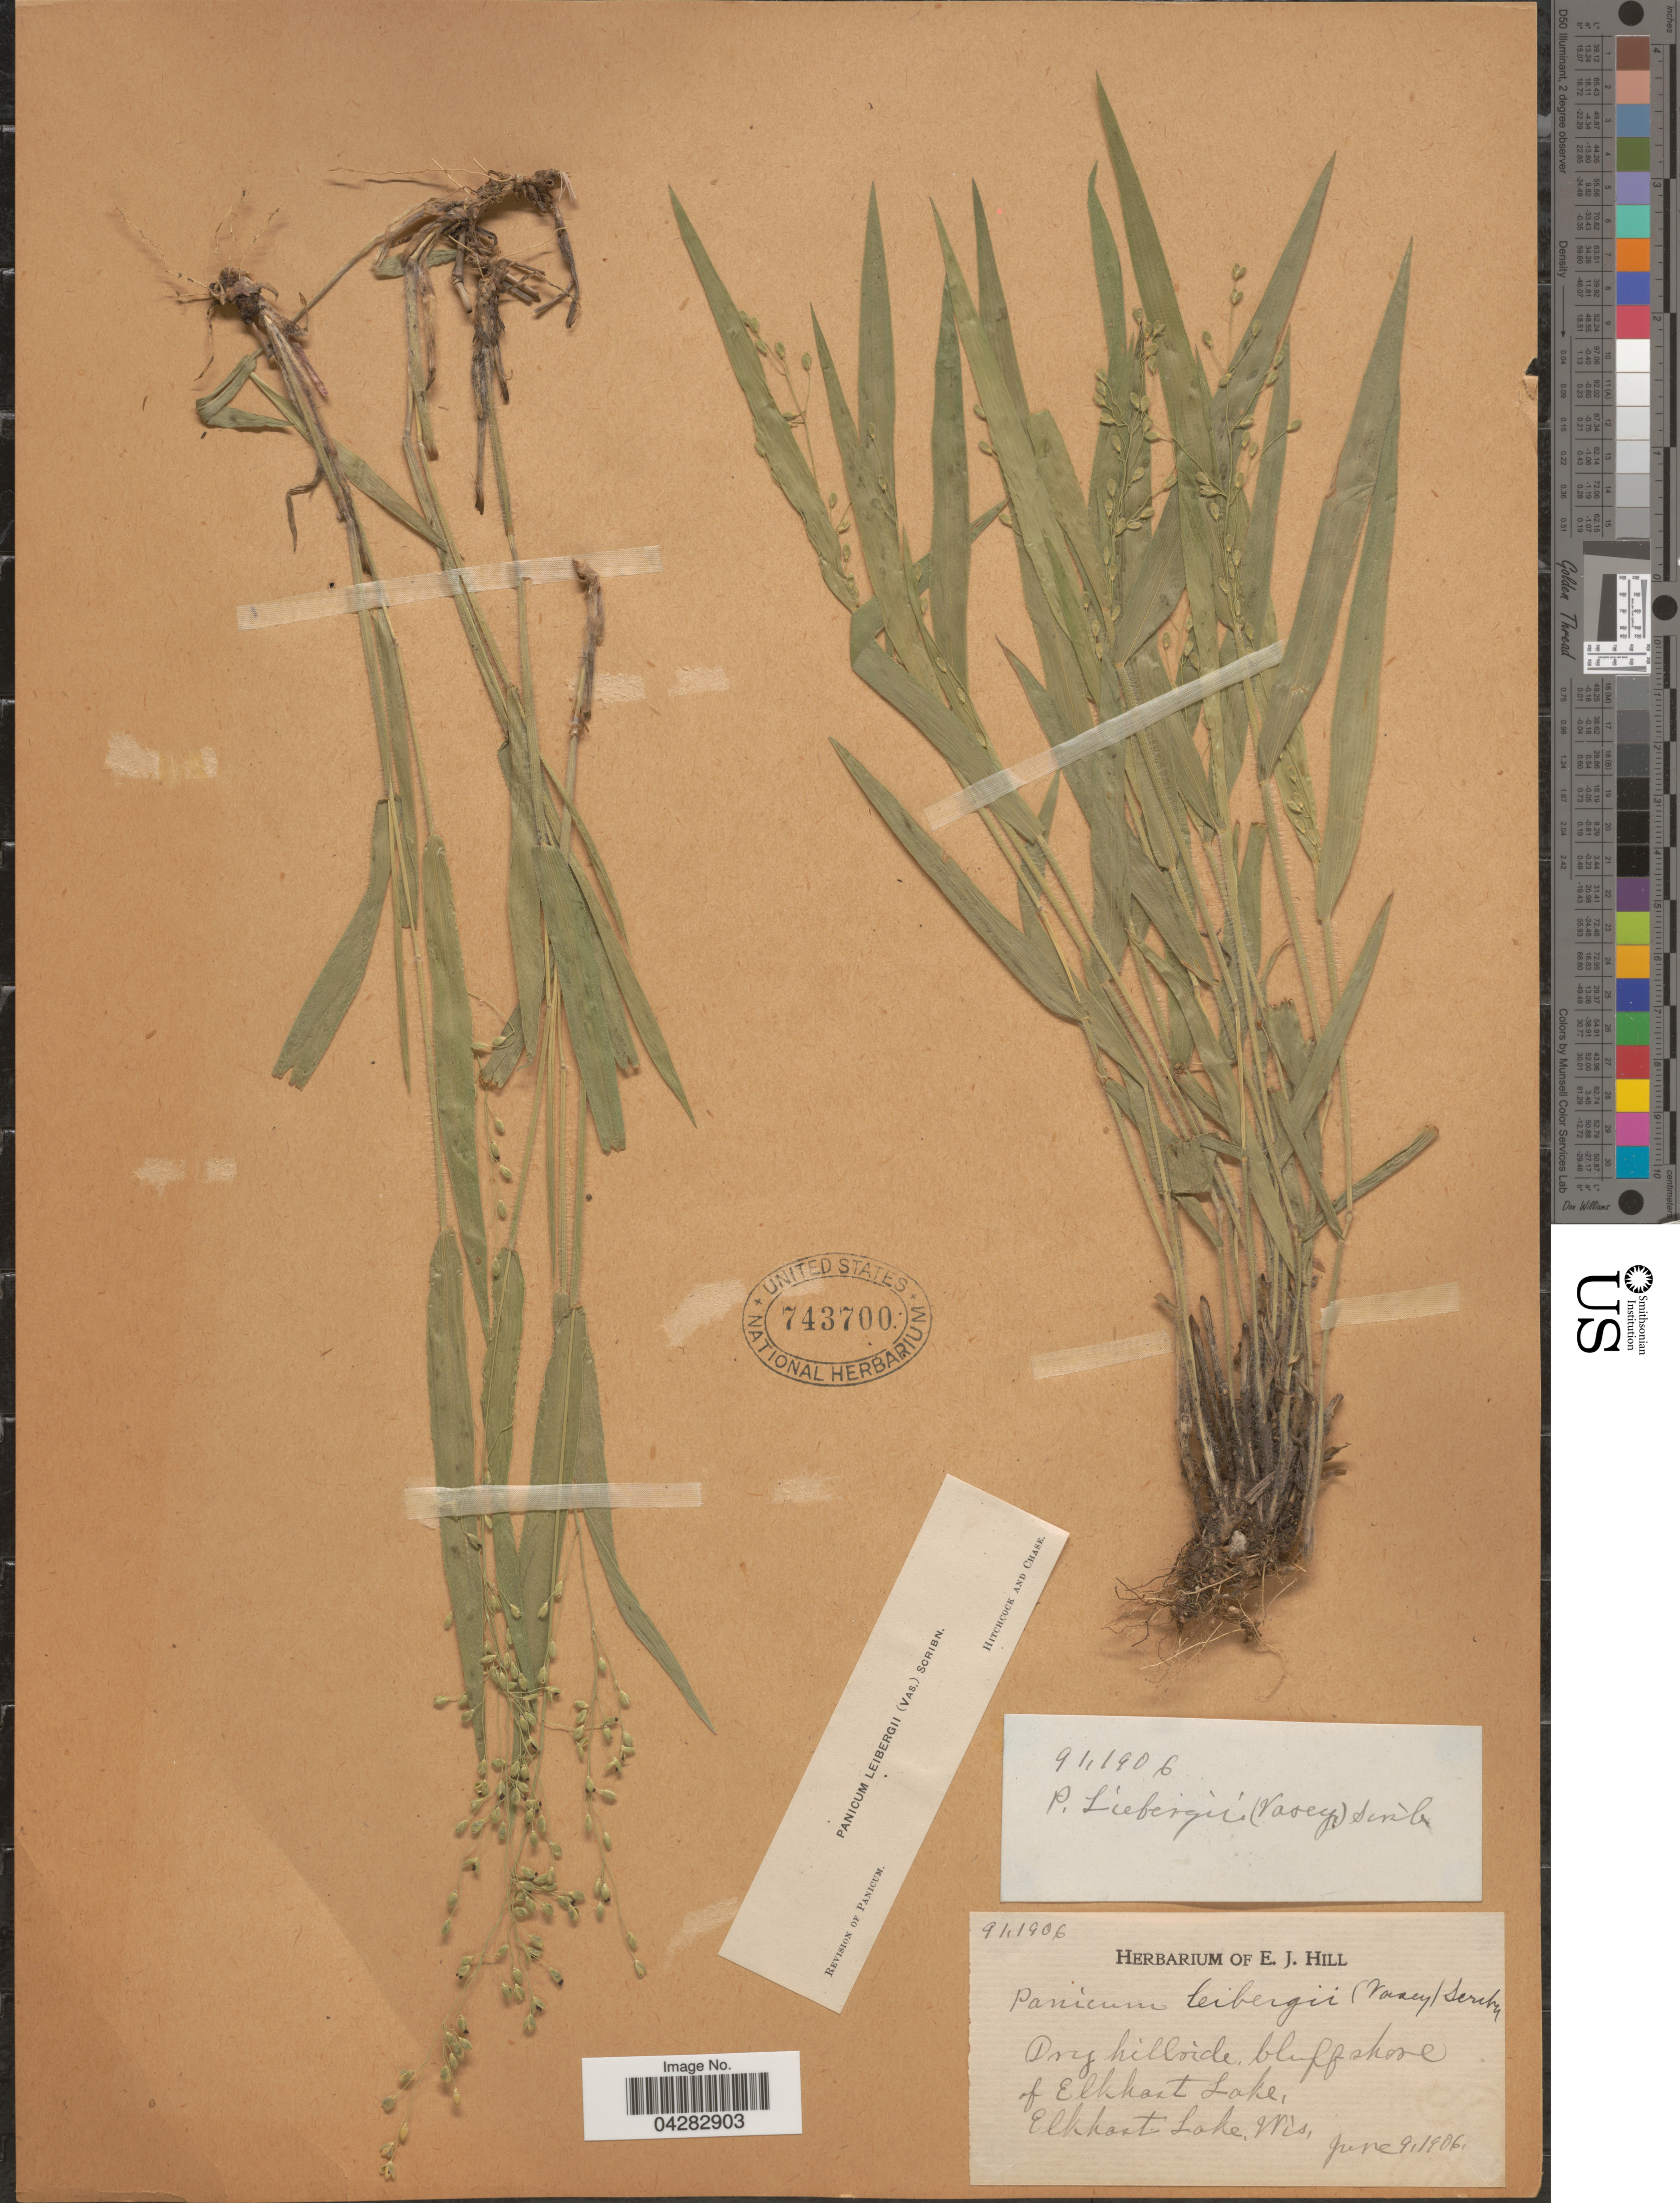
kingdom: Plantae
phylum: Tracheophyta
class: Liliopsida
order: Poales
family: Poaceae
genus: Dichanthelium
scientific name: Dichanthelium leibergii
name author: (Vasey) Gould & C.A. Clark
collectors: Ex herb. E. J. Hill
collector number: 91,1906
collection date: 1906-06-09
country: United States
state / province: Wisconsin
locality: Dry hillside, bluff shore of Elkhart Lake, Elkhart Lake.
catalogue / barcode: US 743700